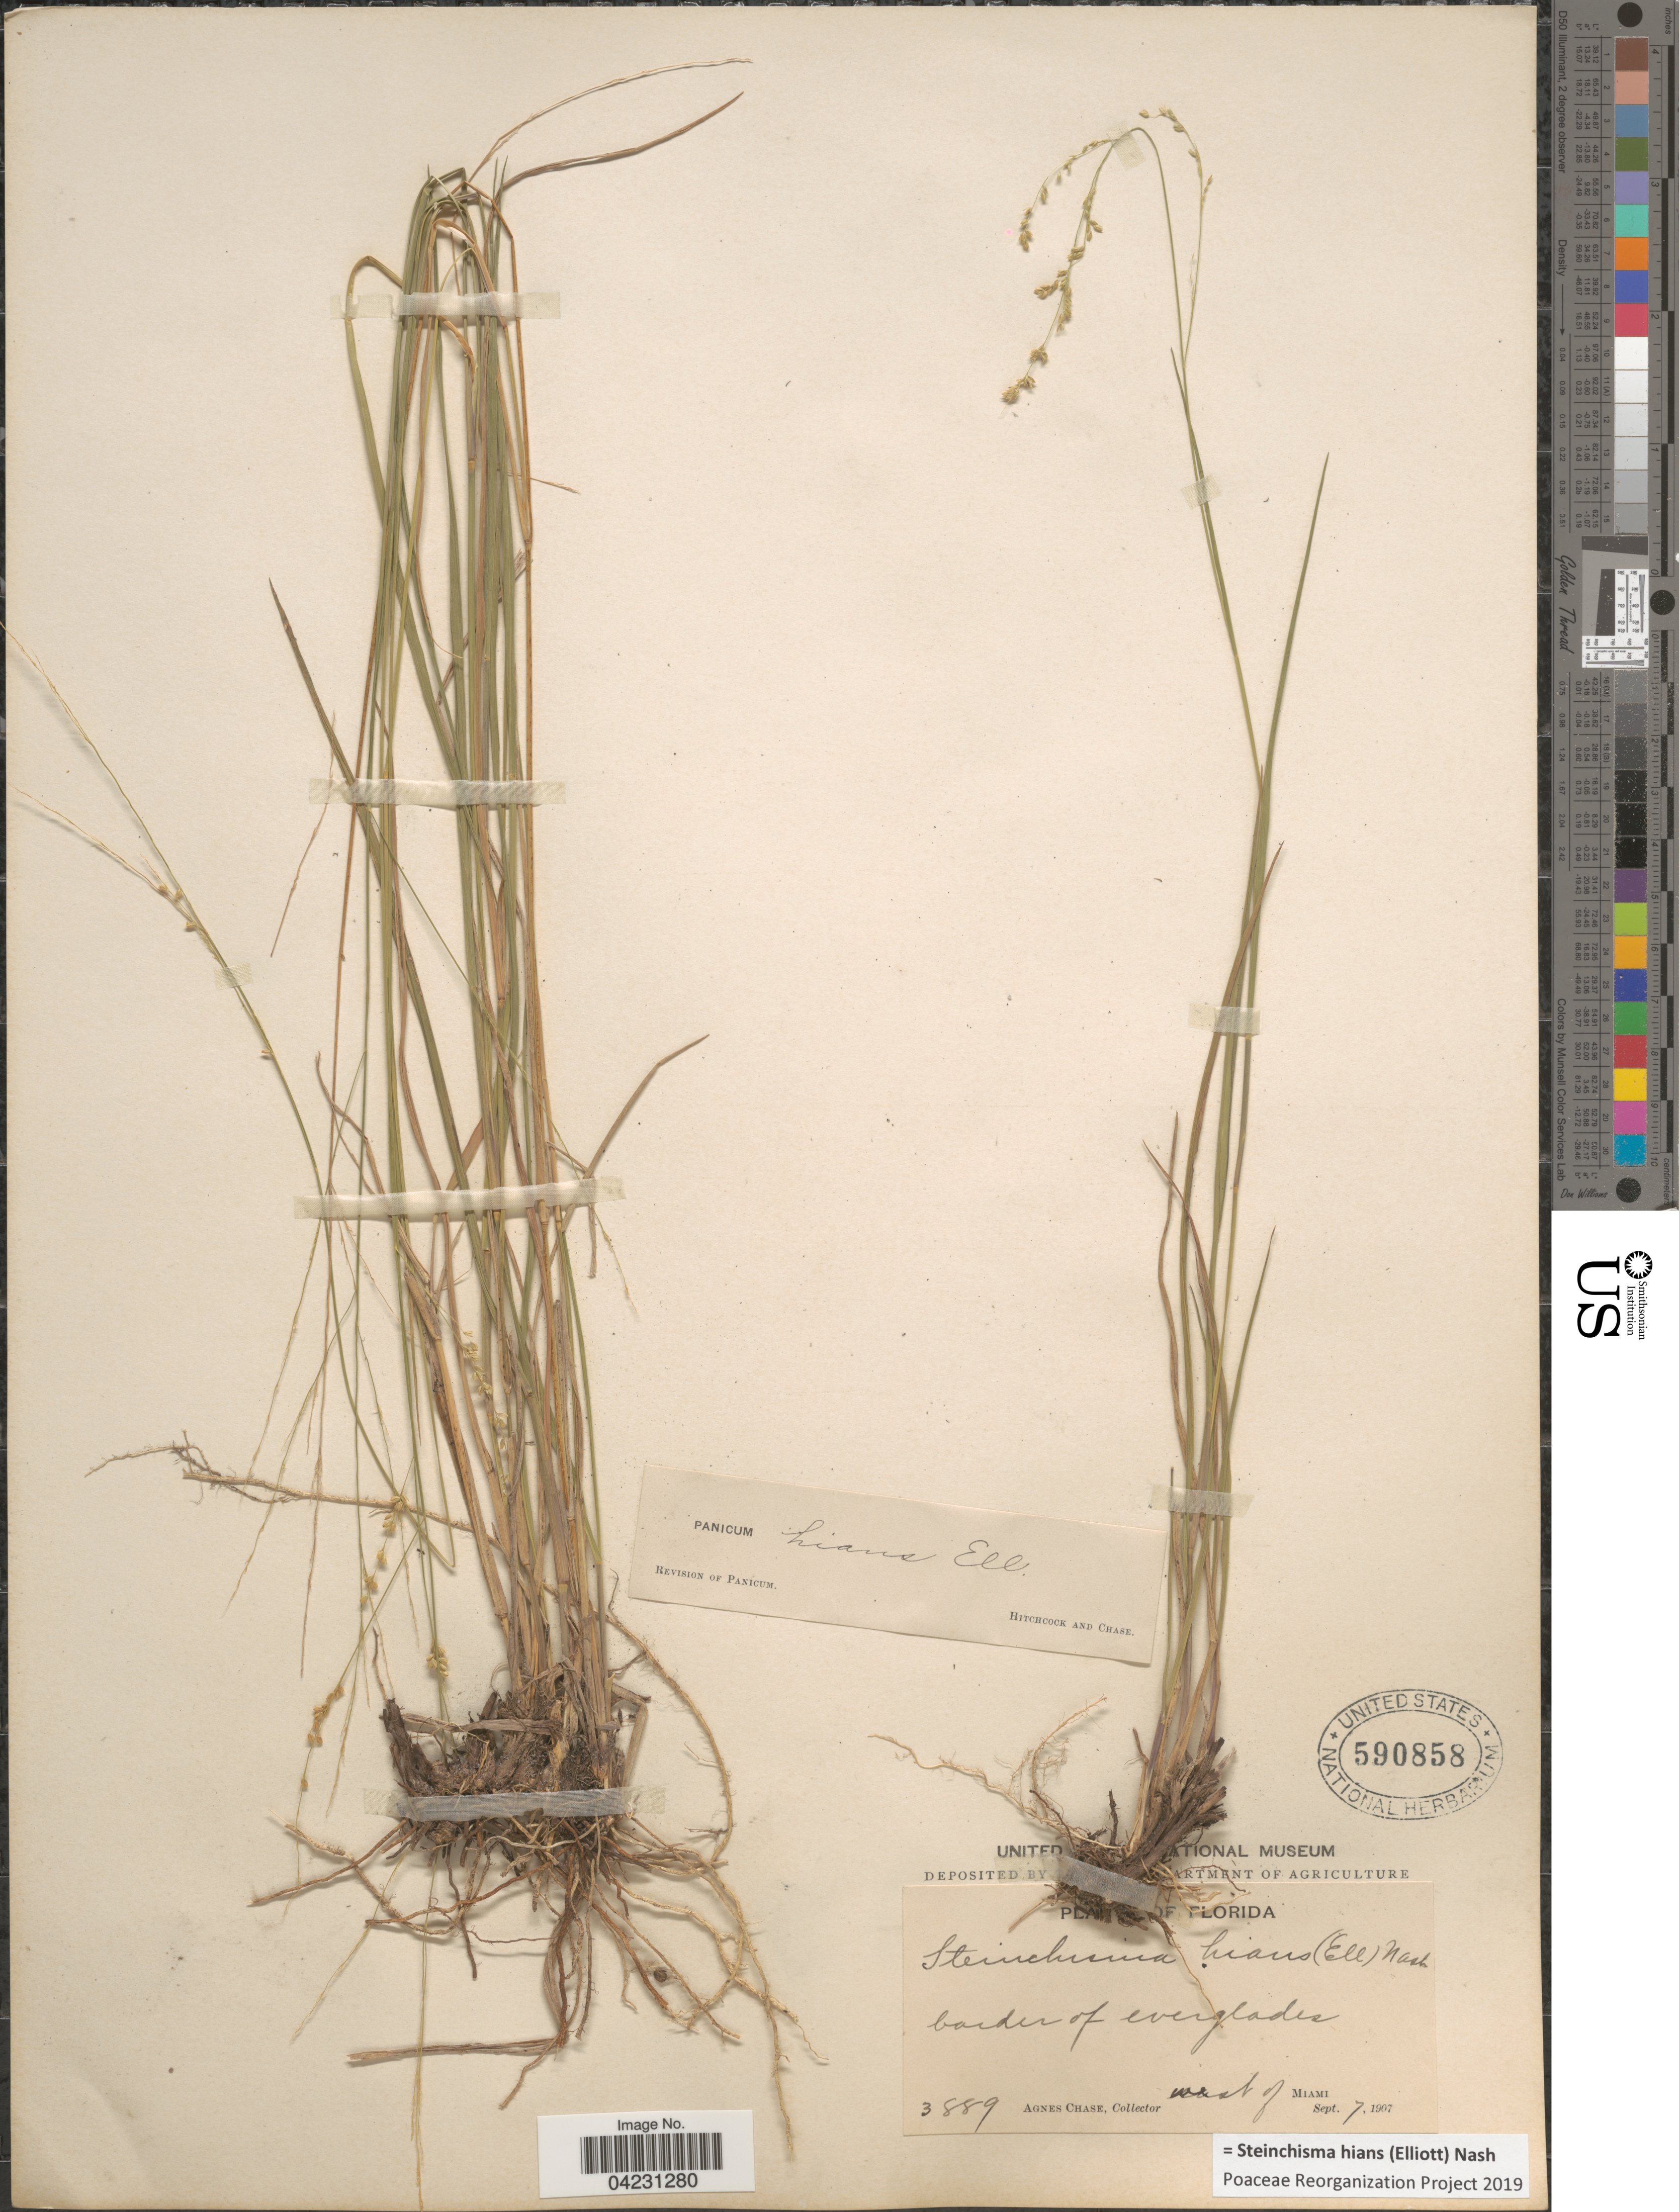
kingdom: Plantae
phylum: Tracheophyta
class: Liliopsida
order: Poales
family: Poaceae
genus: Steinchisma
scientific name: Steinchisma hians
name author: (Elliott) Nash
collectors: A. Chase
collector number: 3889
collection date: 1907-09-07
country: United States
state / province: Florida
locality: Border of everglades. West of Miami.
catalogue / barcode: US 590858